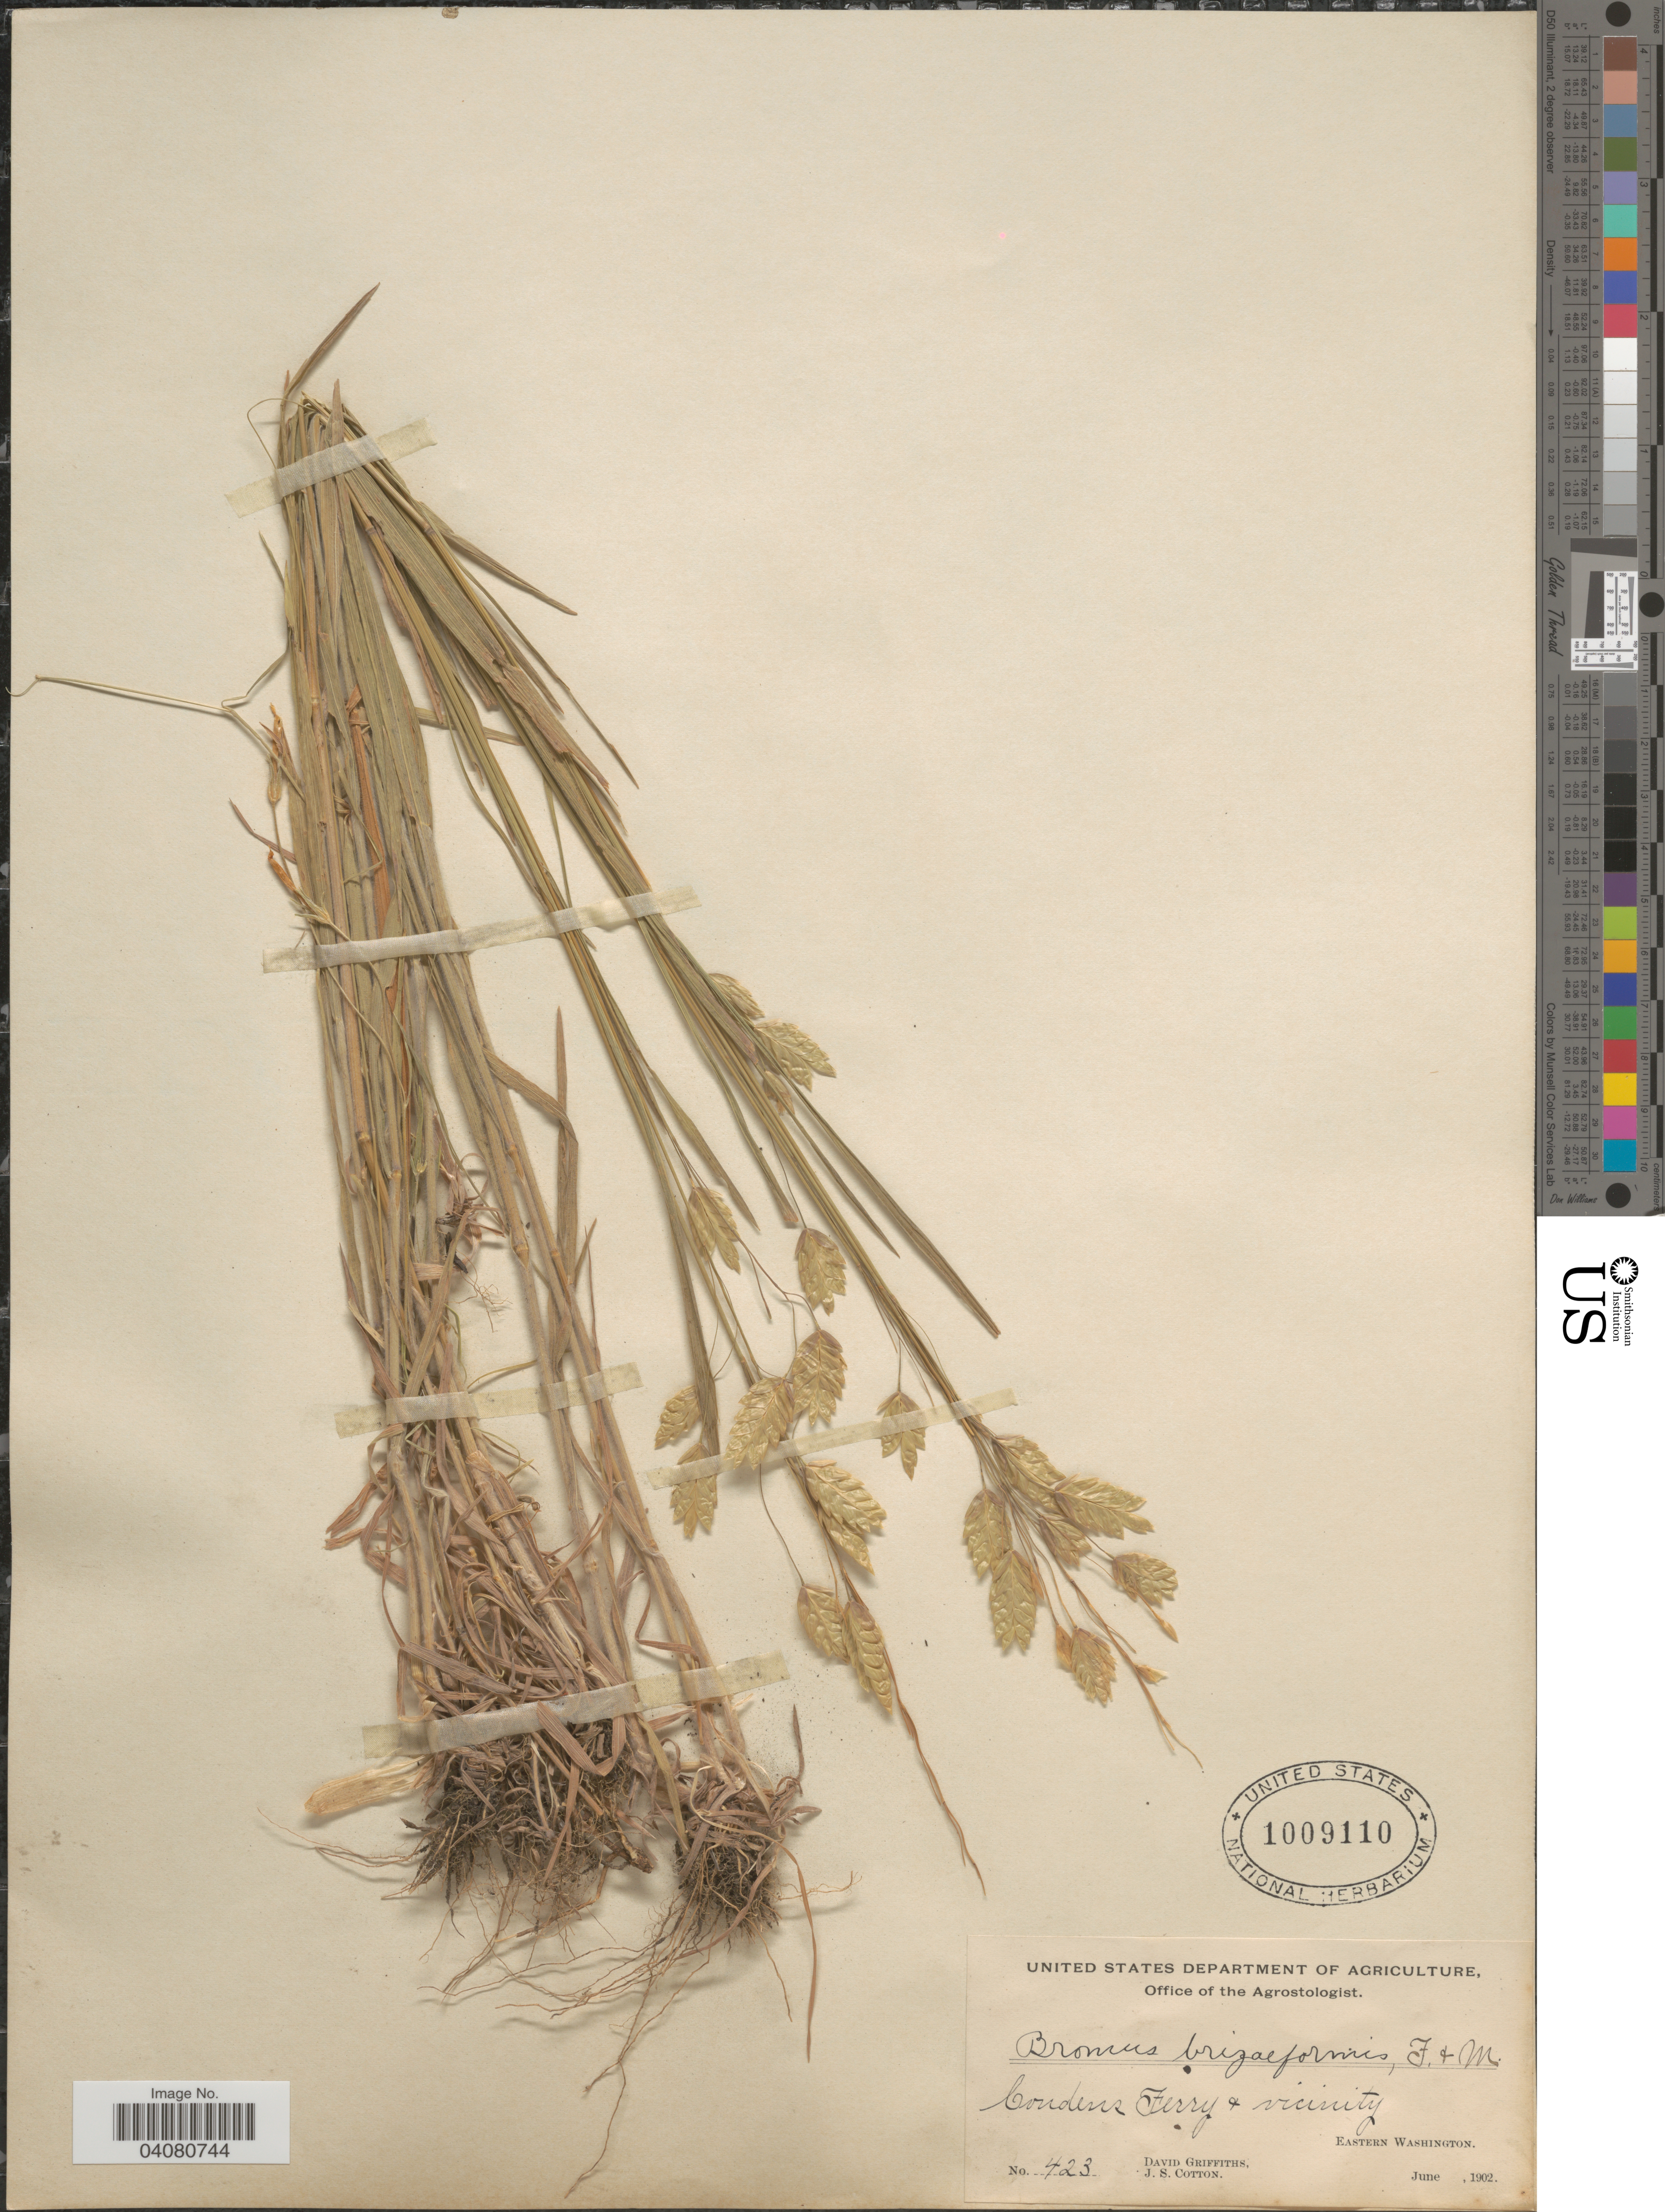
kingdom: Plantae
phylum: Tracheophyta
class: Liliopsida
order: Poales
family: Poaceae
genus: Bromus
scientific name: Bromus briziformis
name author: Fisch. & C.A. Mey.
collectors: D. Griffiths & J. S. Cotton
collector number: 423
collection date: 1902-06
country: United States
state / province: Washington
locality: Coudens Ferry + vicinity. Eastern Washington.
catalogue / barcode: US 1009110